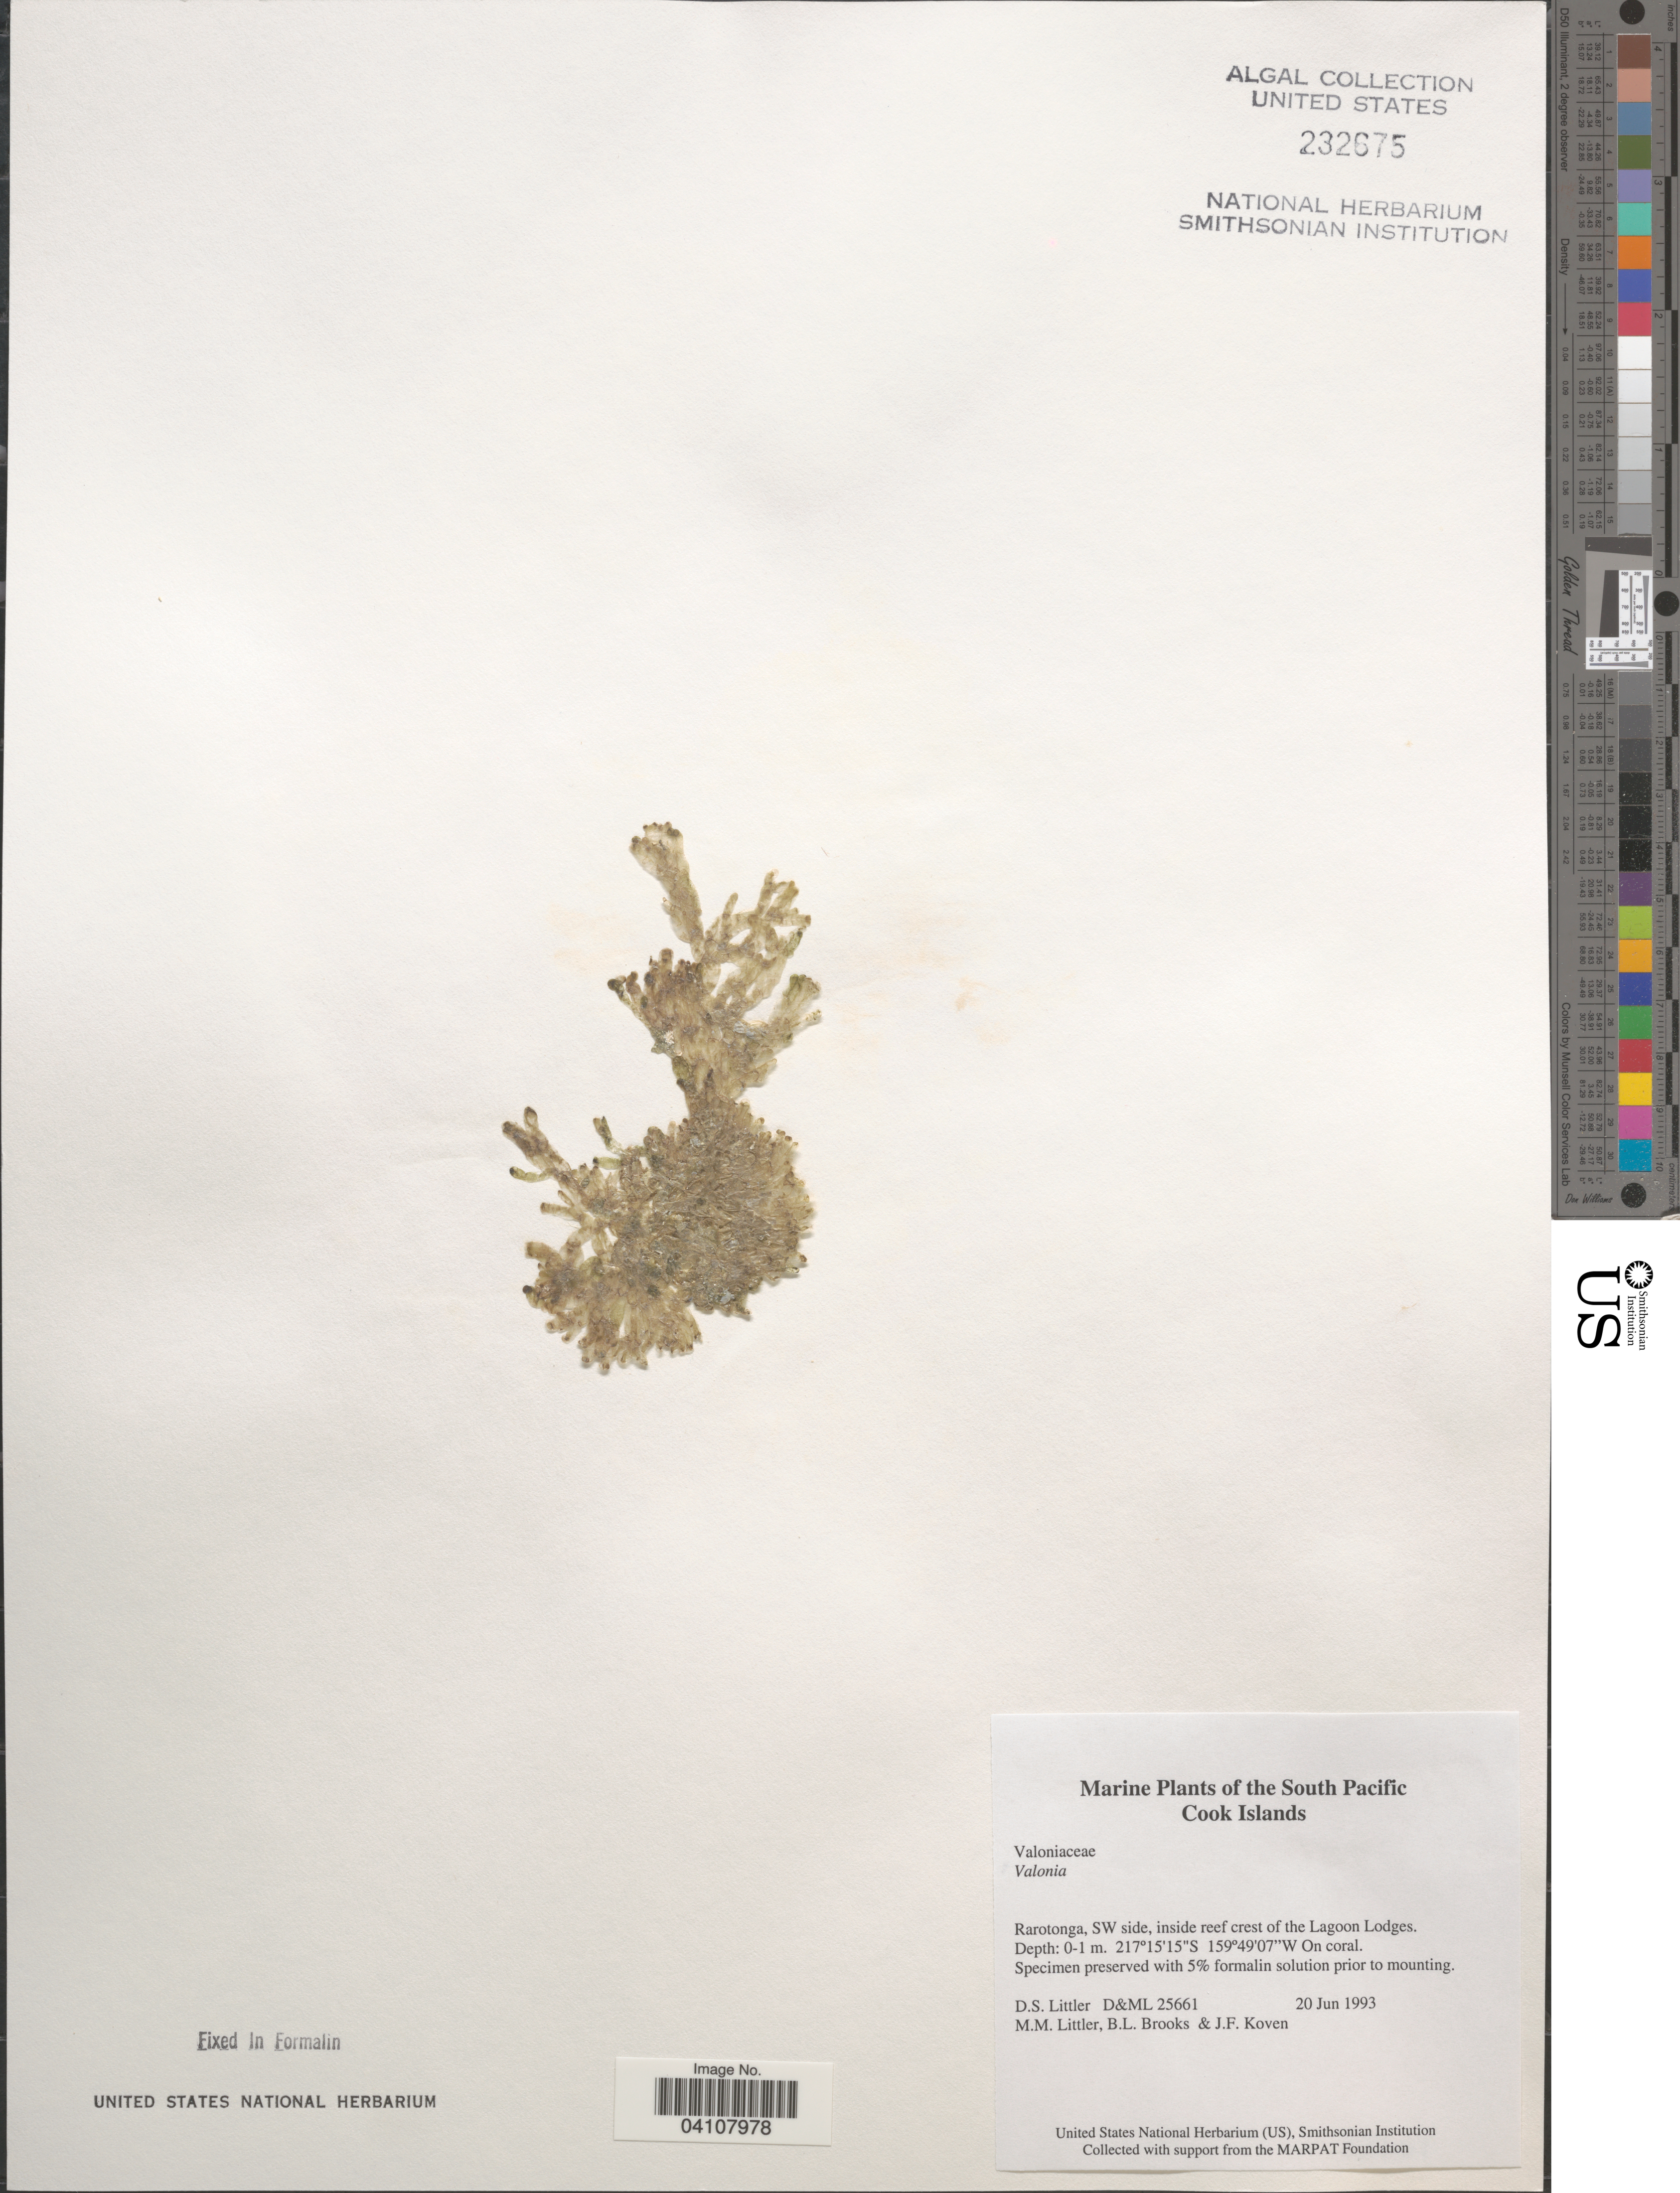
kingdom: Plantae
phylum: Chlorophyta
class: Ulvophyceae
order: Siphonocladales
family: Valoniaceae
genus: Valonia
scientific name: Valonia sp.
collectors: D. S. Littler, B. Brooks & J. Koven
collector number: D&ML25661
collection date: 1993-06-20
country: Cook Islands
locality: The South Pacific. Rarotonga, SW side, inside reef crest of the Lagoon Lodges.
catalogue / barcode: US 232675